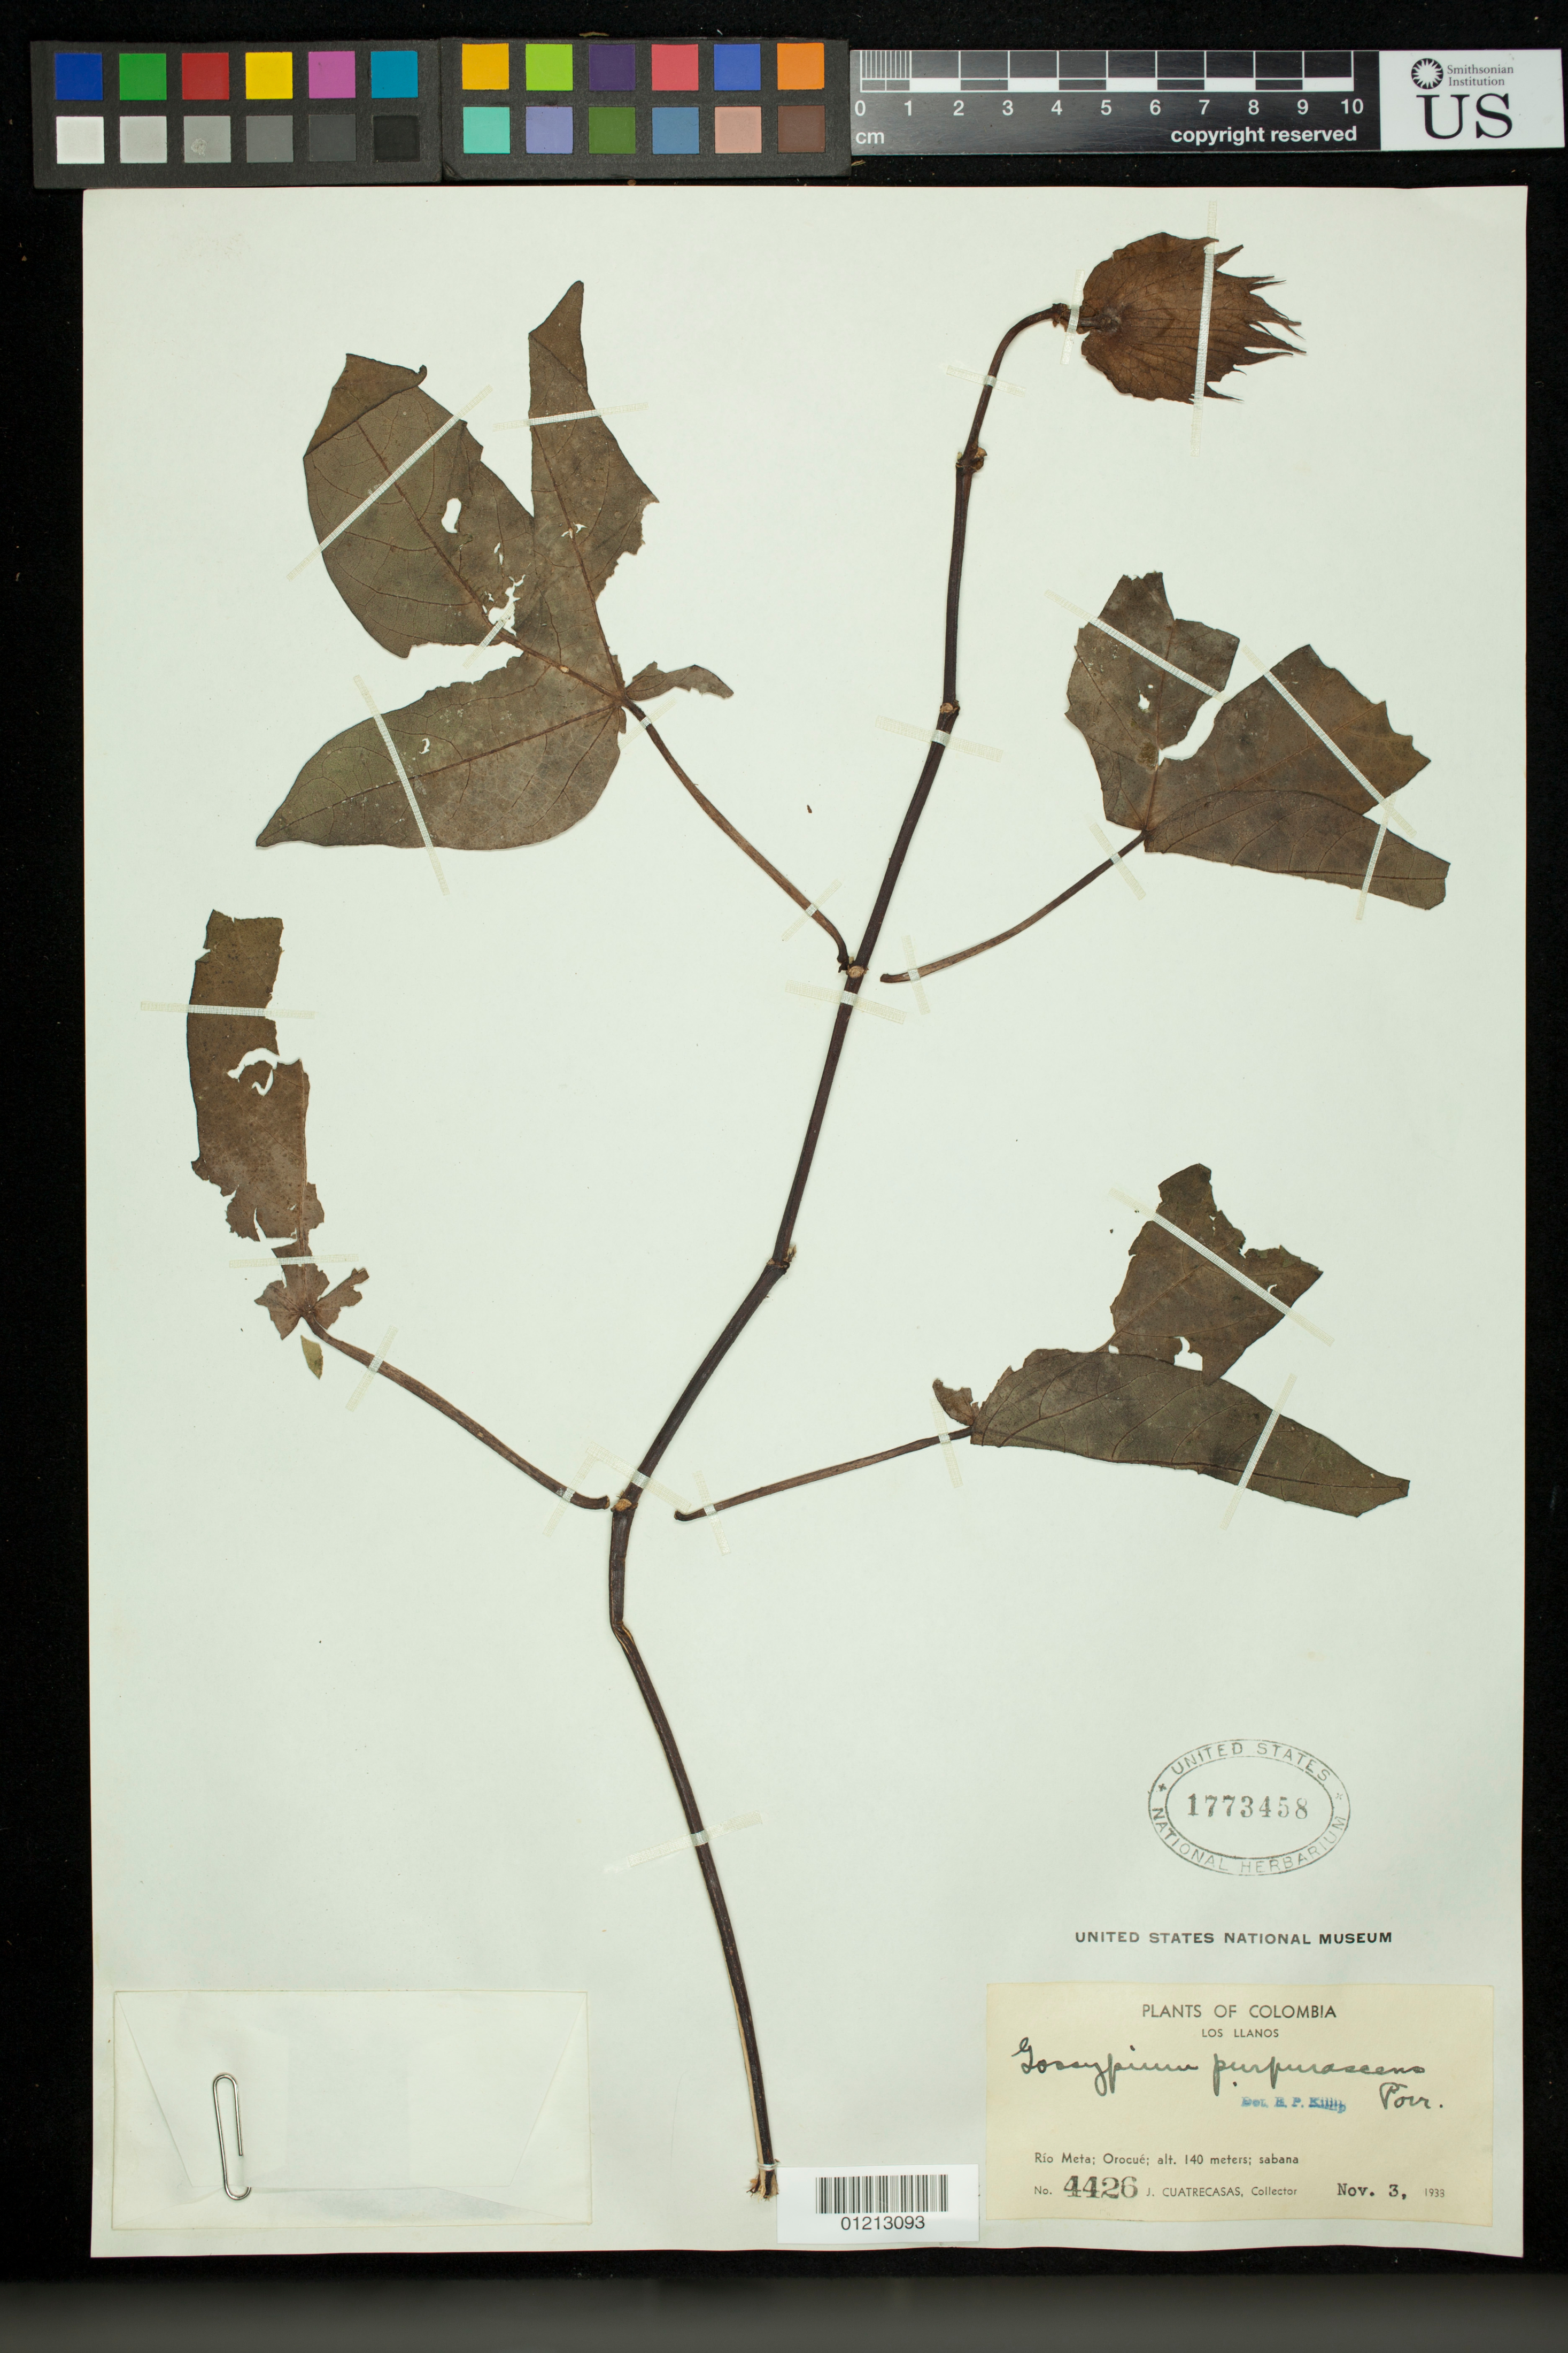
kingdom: Plantae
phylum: Tracheophyta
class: Magnoliopsida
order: Malvales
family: Malvaceae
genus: Gossypium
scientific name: Gossypium purpurascens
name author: Poir.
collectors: J. Cuatrecasas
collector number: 4426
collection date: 1938-11-03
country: Colombia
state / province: Casanare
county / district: Orocue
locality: Los Llanos. Rio Meta; Orocue, sabana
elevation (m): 140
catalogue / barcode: US 1773458